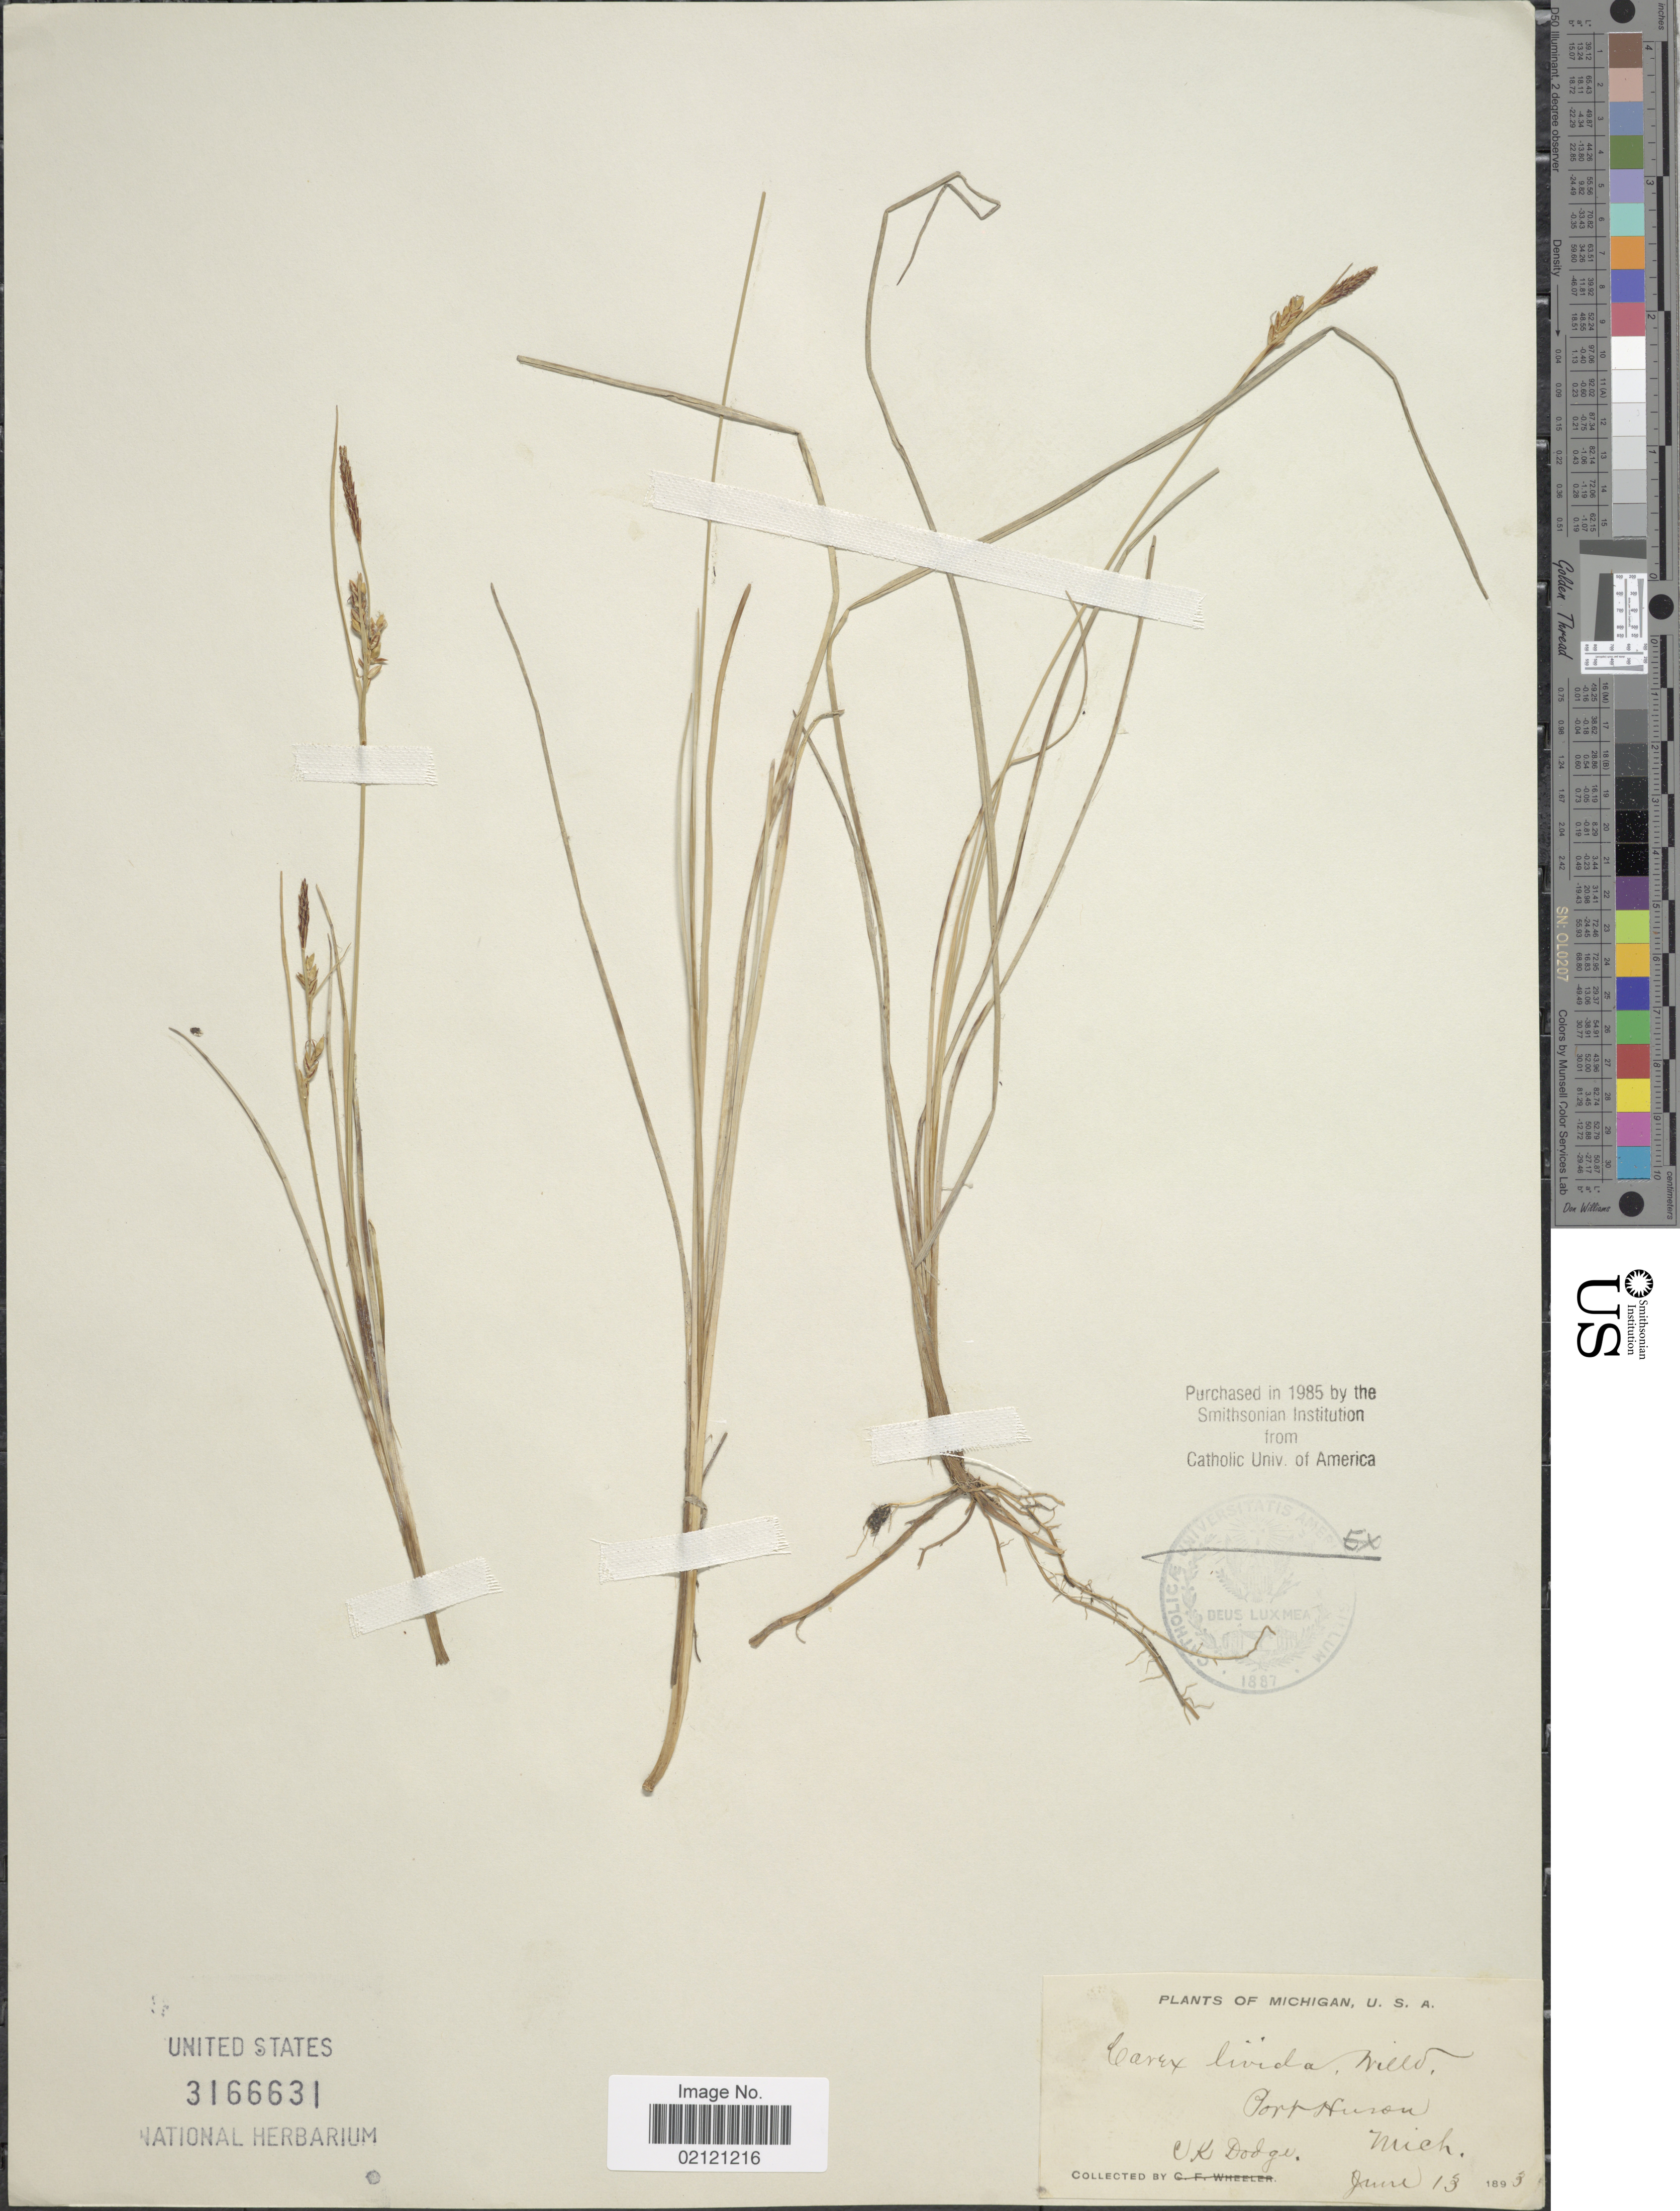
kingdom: Plantae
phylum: Tracheophyta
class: Liliopsida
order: Poales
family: Cyperaceae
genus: Carex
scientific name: Carex livida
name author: (Wahlenb.) Willd.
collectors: C. Dodge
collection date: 1893-06-13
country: United States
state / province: Michigan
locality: Port Huron, Mich.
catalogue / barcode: US 3166631